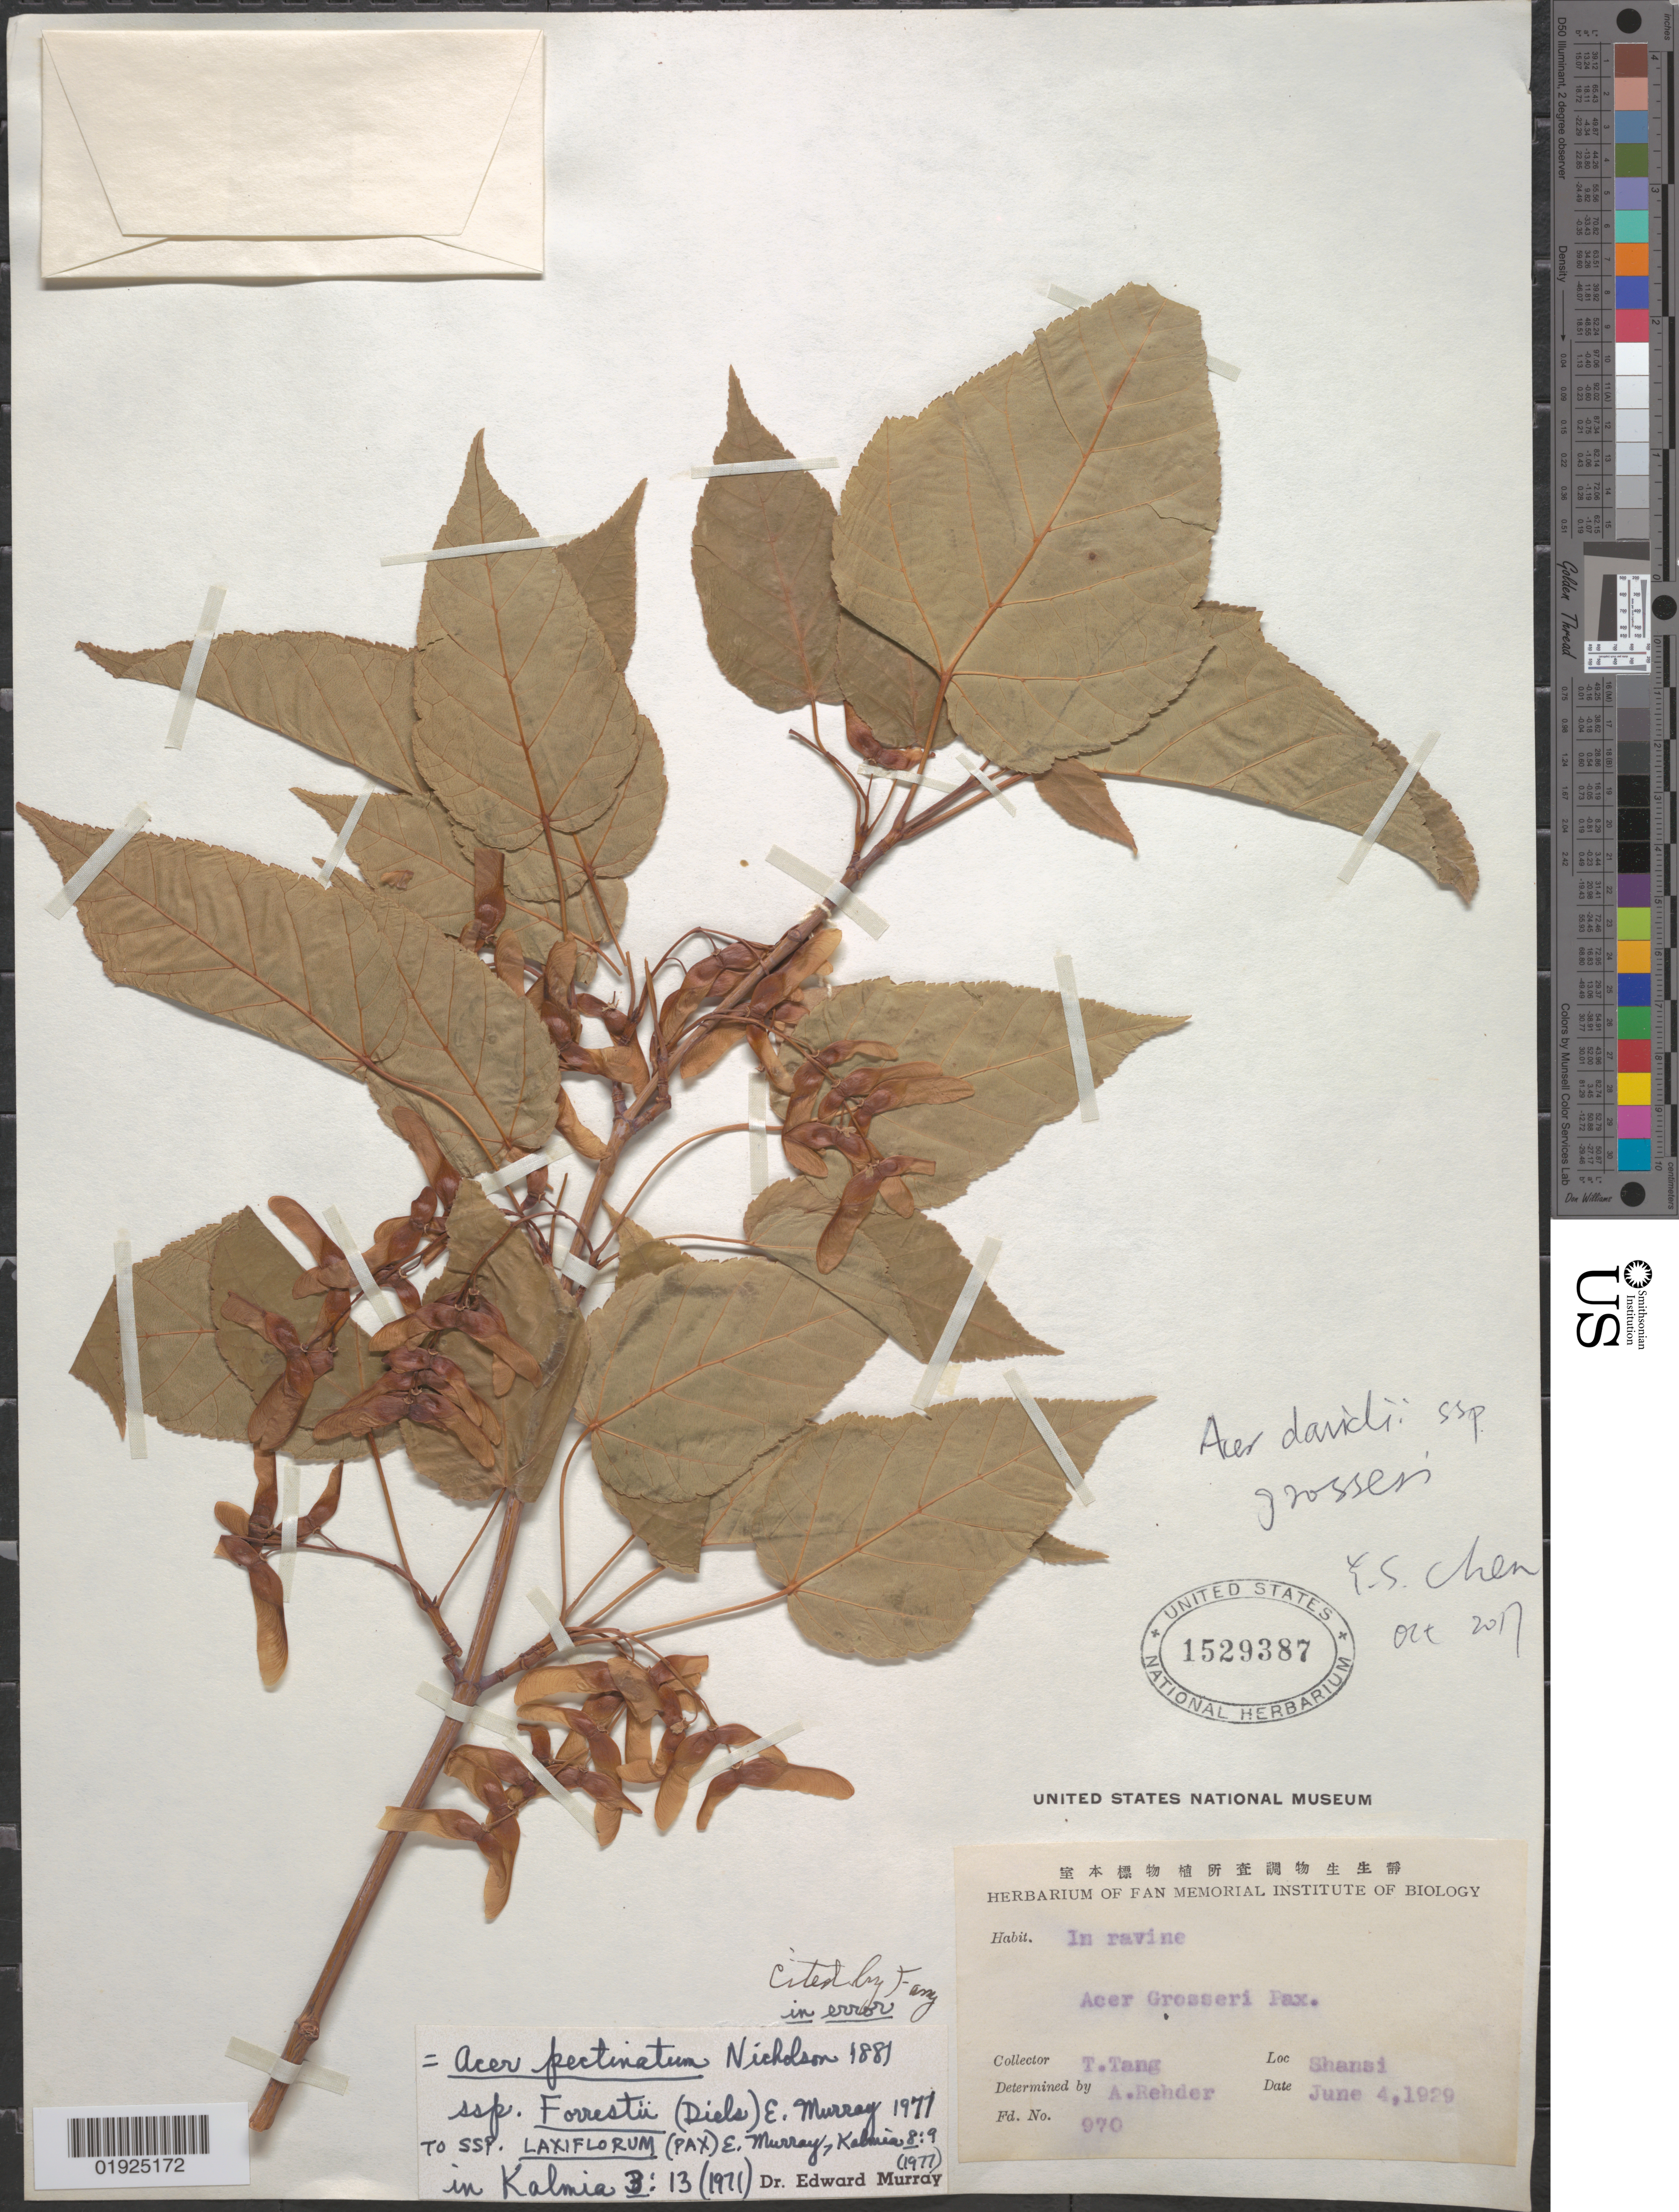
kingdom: Plantae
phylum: Tracheophyta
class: Magnoliopsida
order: Sapindales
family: Sapindaceae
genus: Acer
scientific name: Acer davidii subsp. grosseri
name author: (Pax) DeJong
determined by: Chen, --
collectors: T. Tang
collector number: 970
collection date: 1929-06-04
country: China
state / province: Shanxi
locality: Shansi [Shanxi]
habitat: In ravine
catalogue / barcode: US 1529387